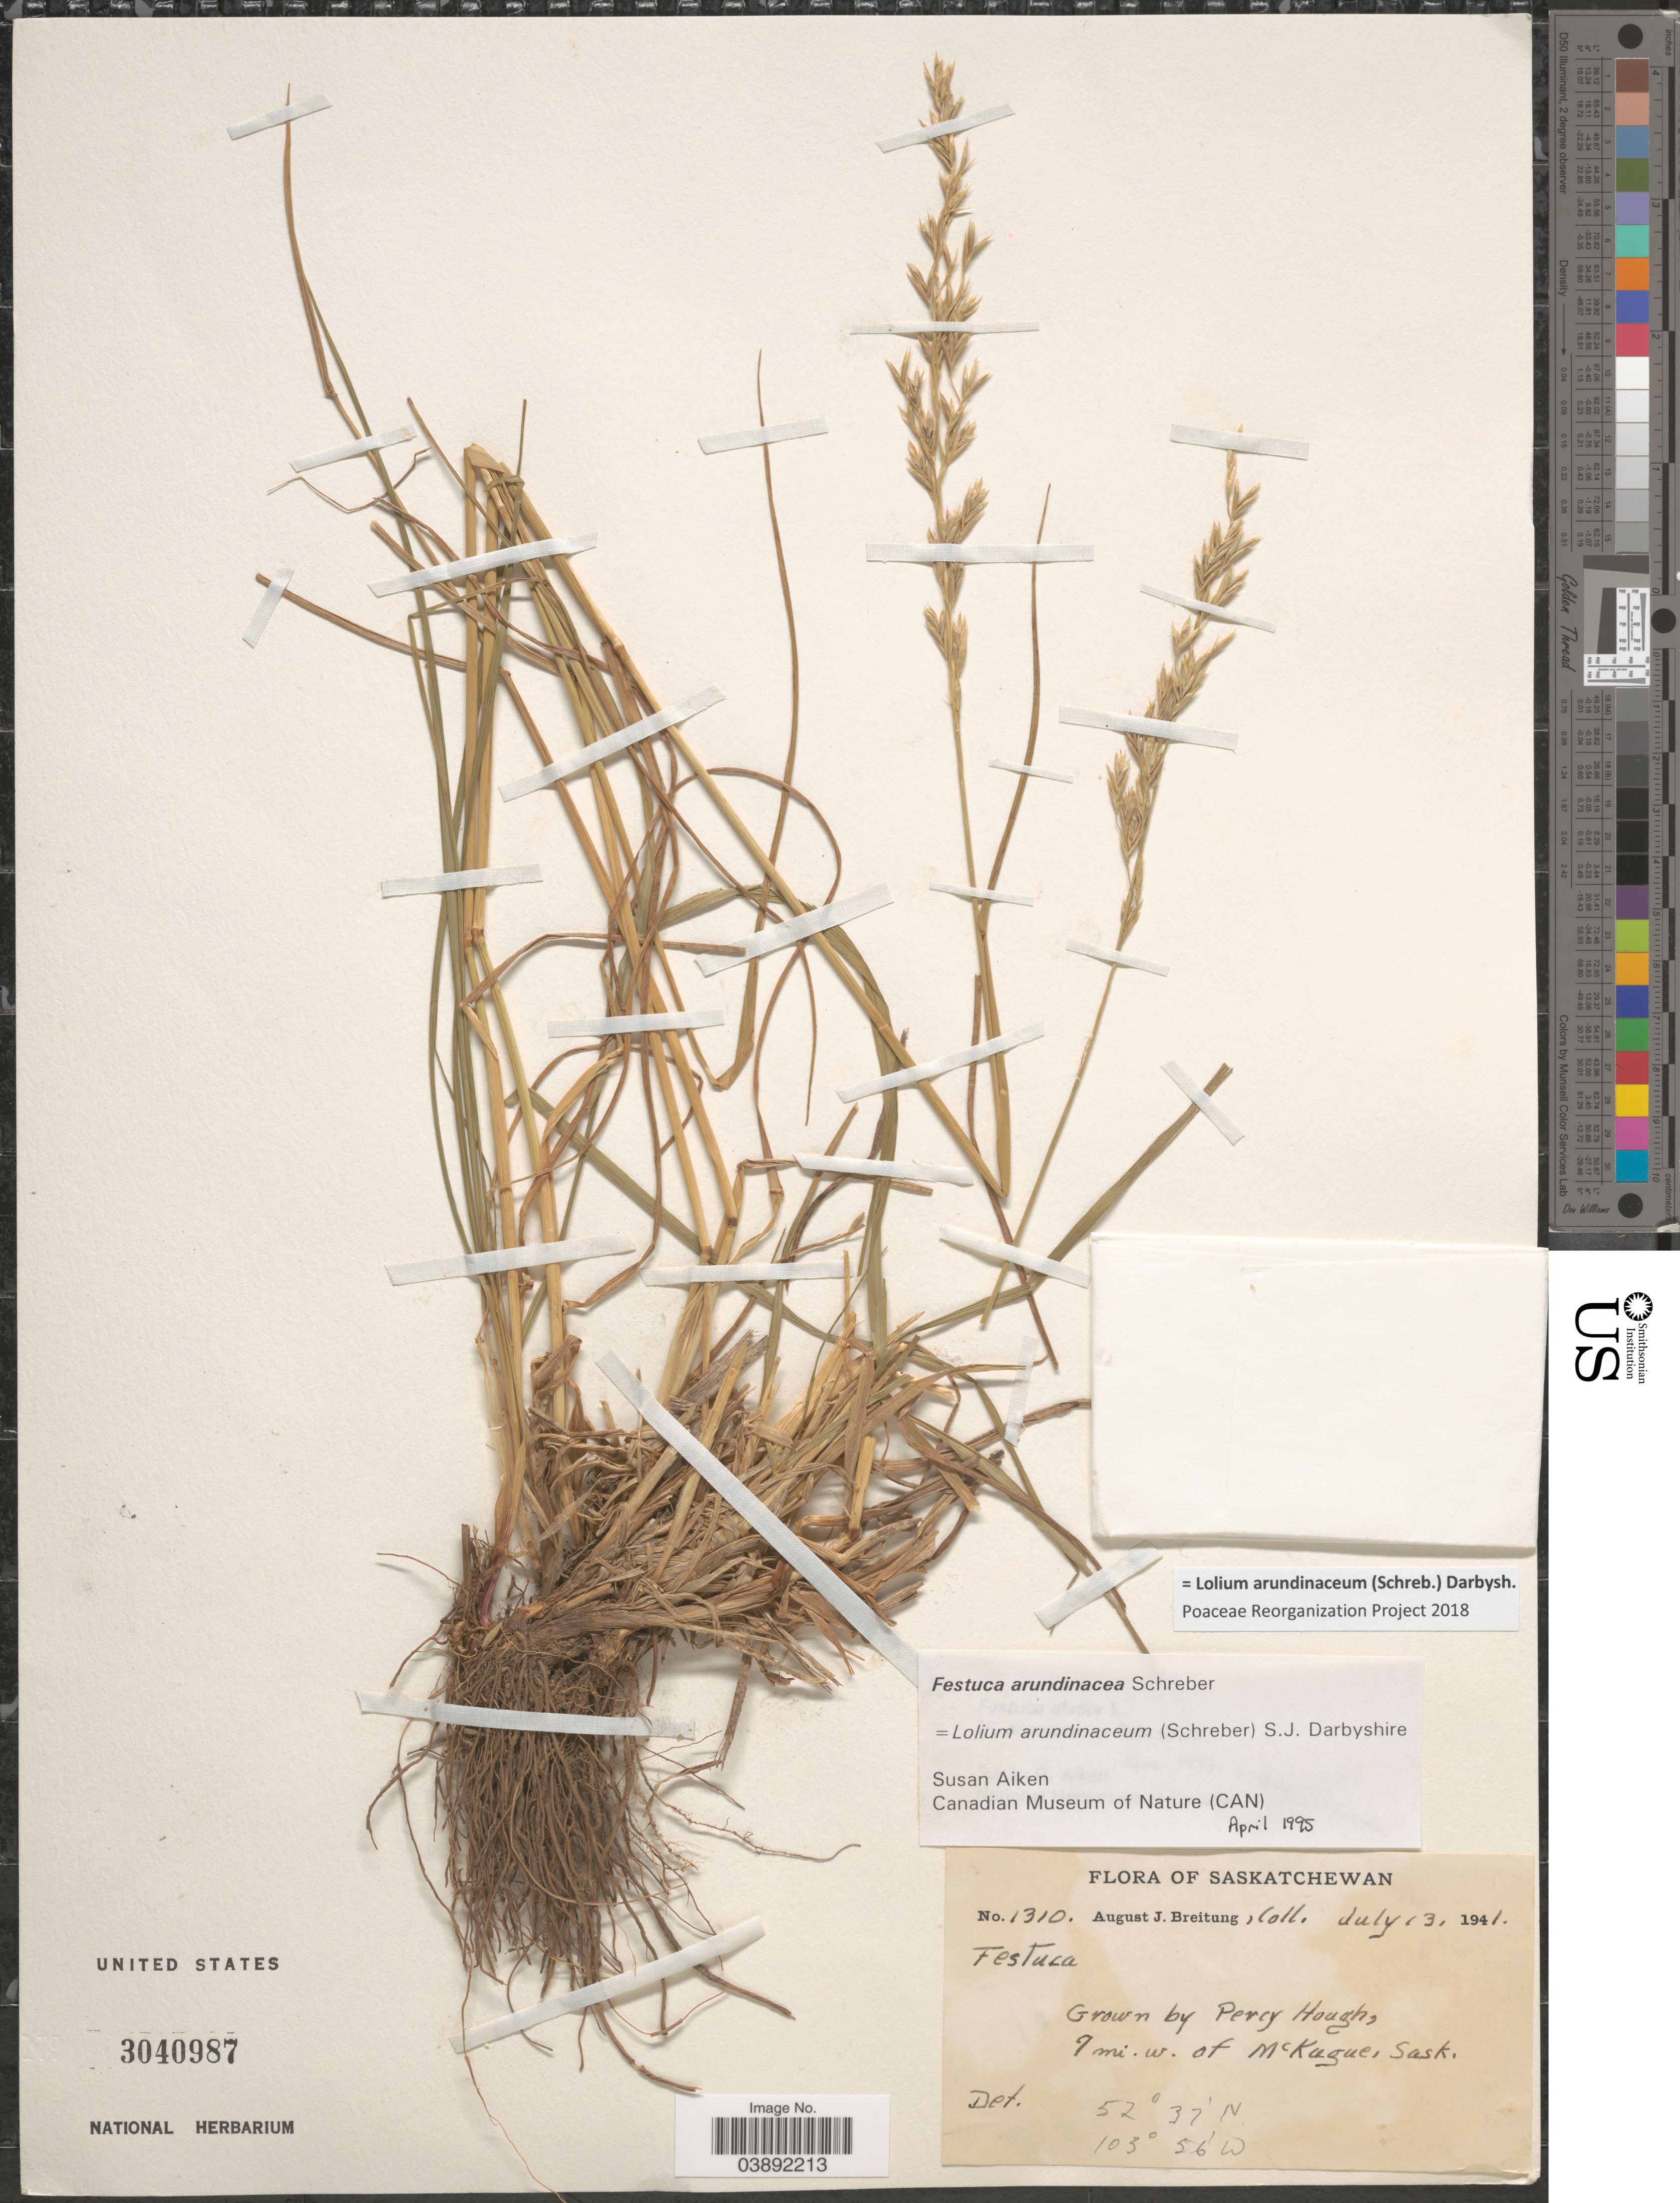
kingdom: Plantae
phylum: Tracheophyta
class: Liliopsida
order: Poales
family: Poaceae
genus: Lolium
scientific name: Lolium arundinaceum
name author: (Schreb.) Darbysh.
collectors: A. Breitung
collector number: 1310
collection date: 1941-07-13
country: Canada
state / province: Saskatchewan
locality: By Percy Hough, 7 mi. w. of McKugue.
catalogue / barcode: US 3040987